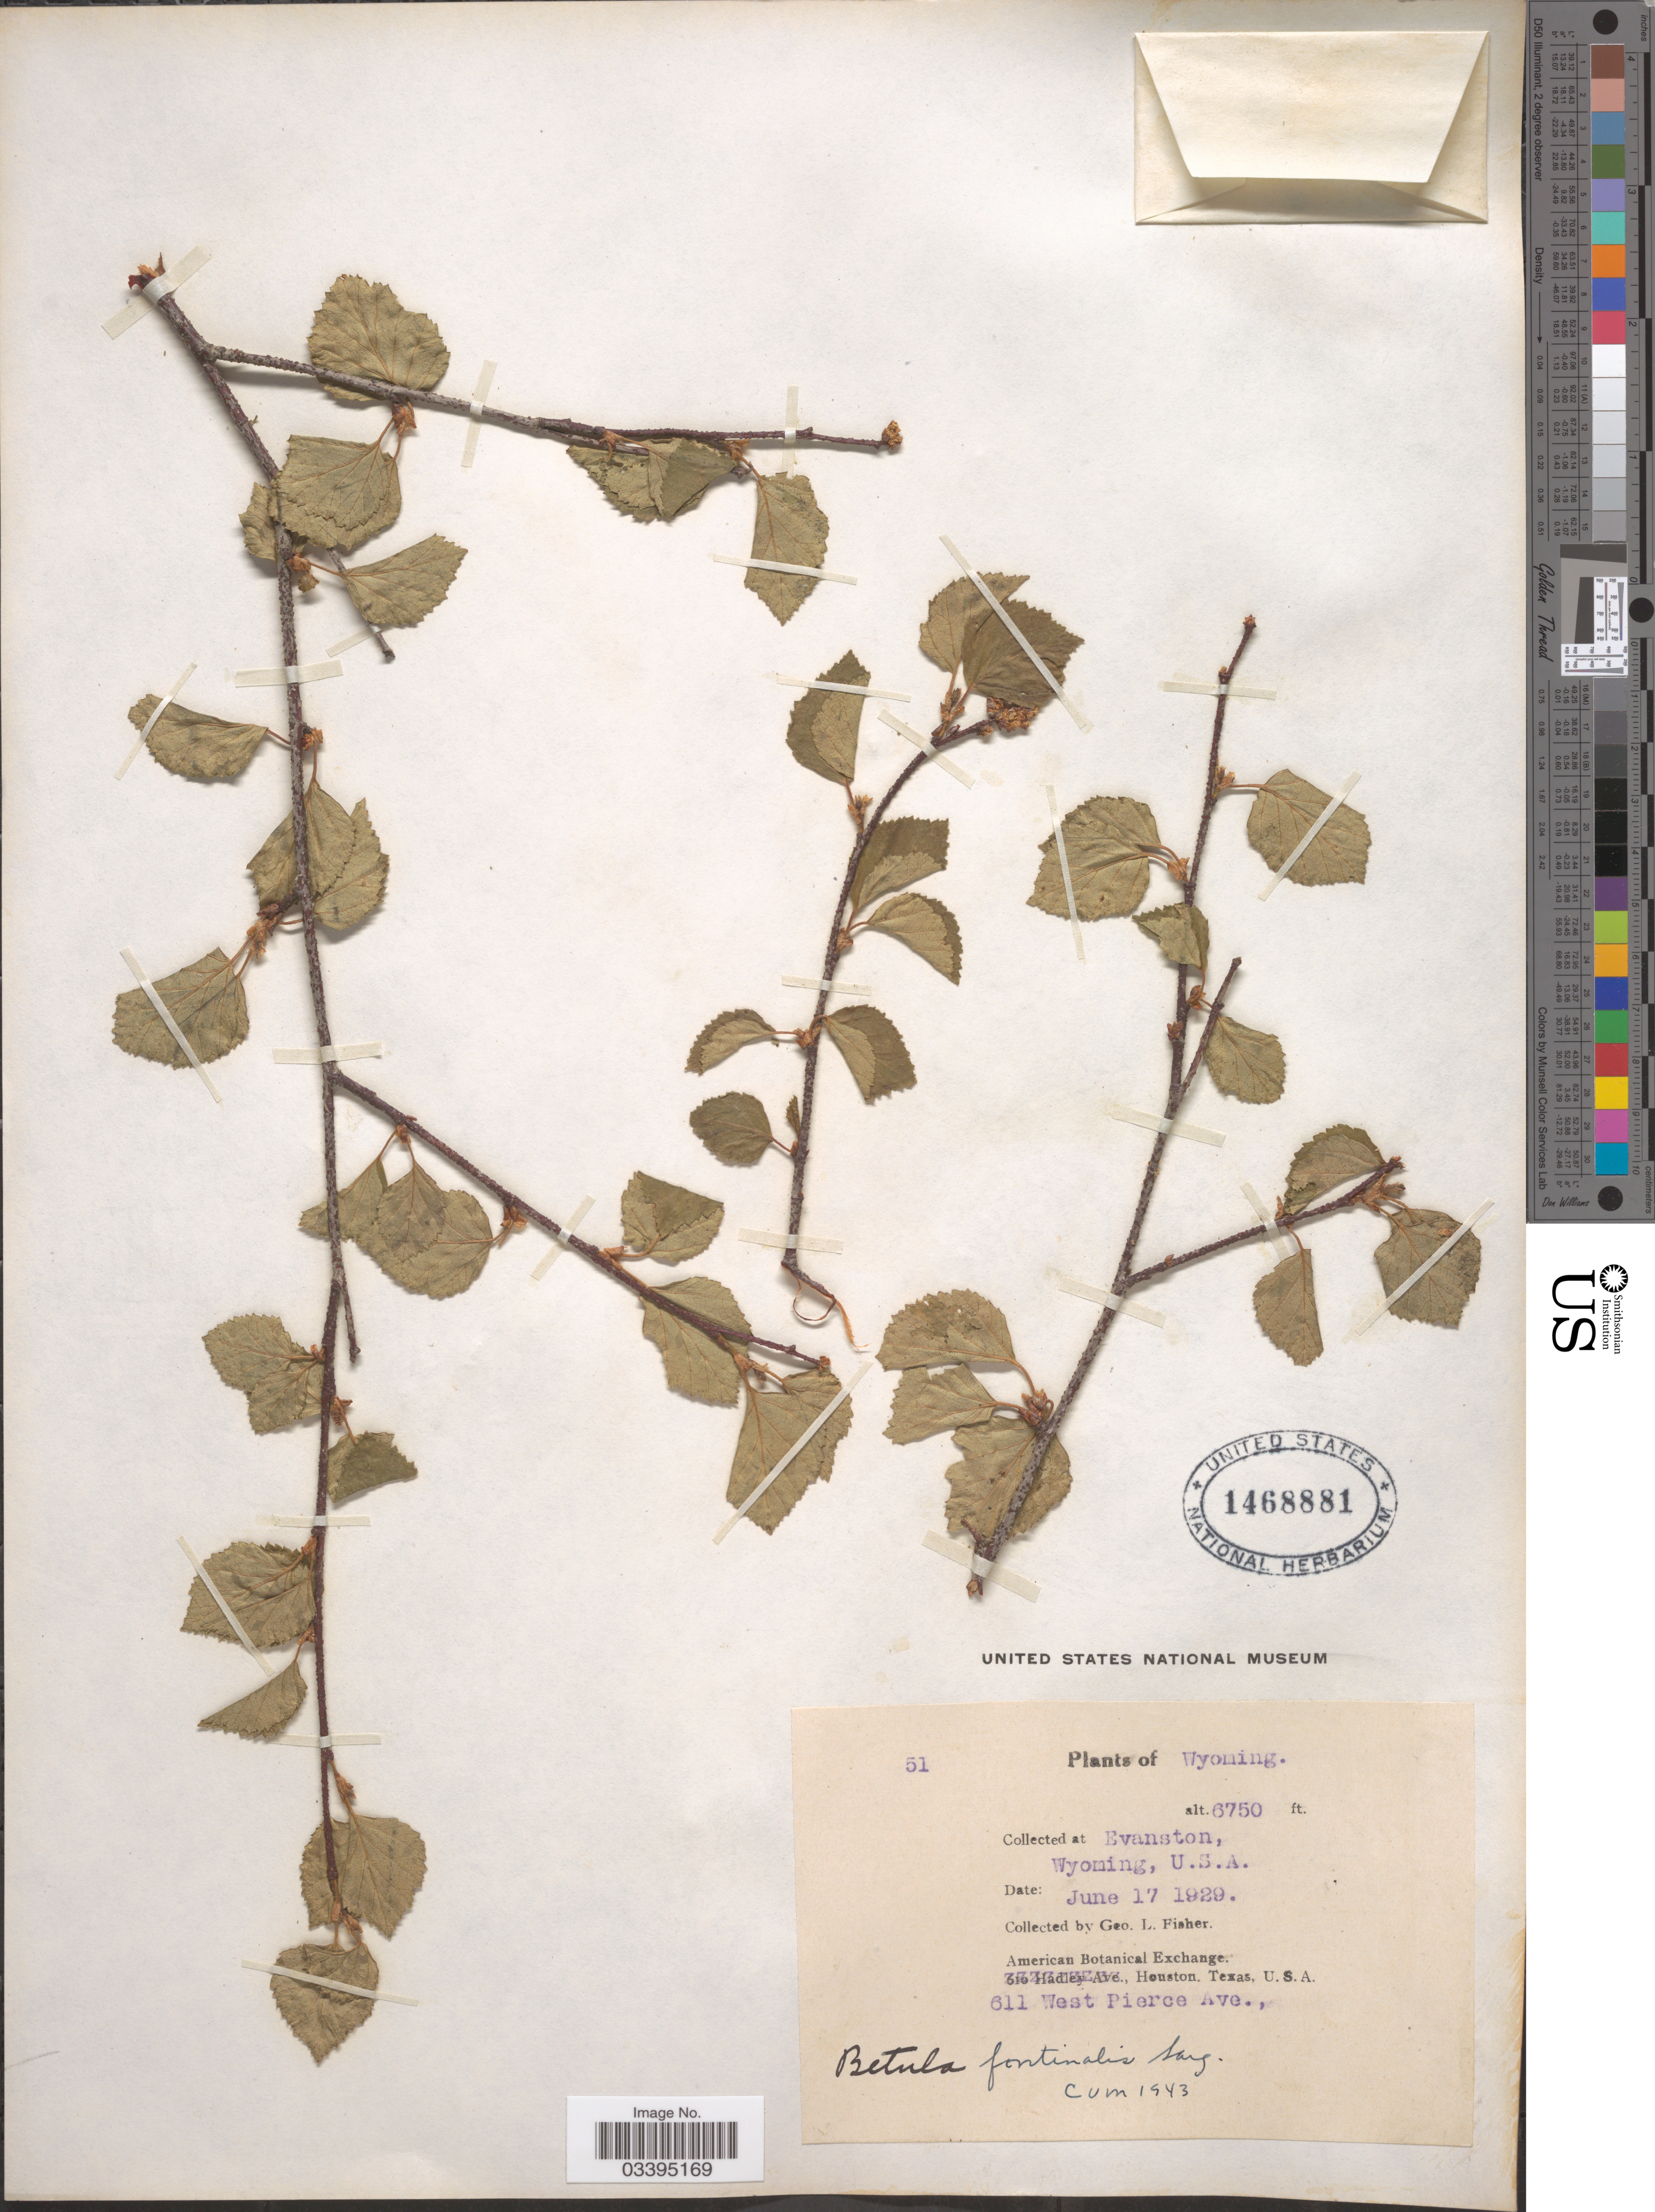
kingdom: Plantae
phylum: Tracheophyta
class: Magnoliopsida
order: Fagales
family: Betulaceae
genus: Betula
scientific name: Betula fontinalis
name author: Sarg.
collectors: G. L. Fisher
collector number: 51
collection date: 1929-06-17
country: United States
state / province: Wyoming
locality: Evanston.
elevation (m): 2057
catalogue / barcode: US 1468881